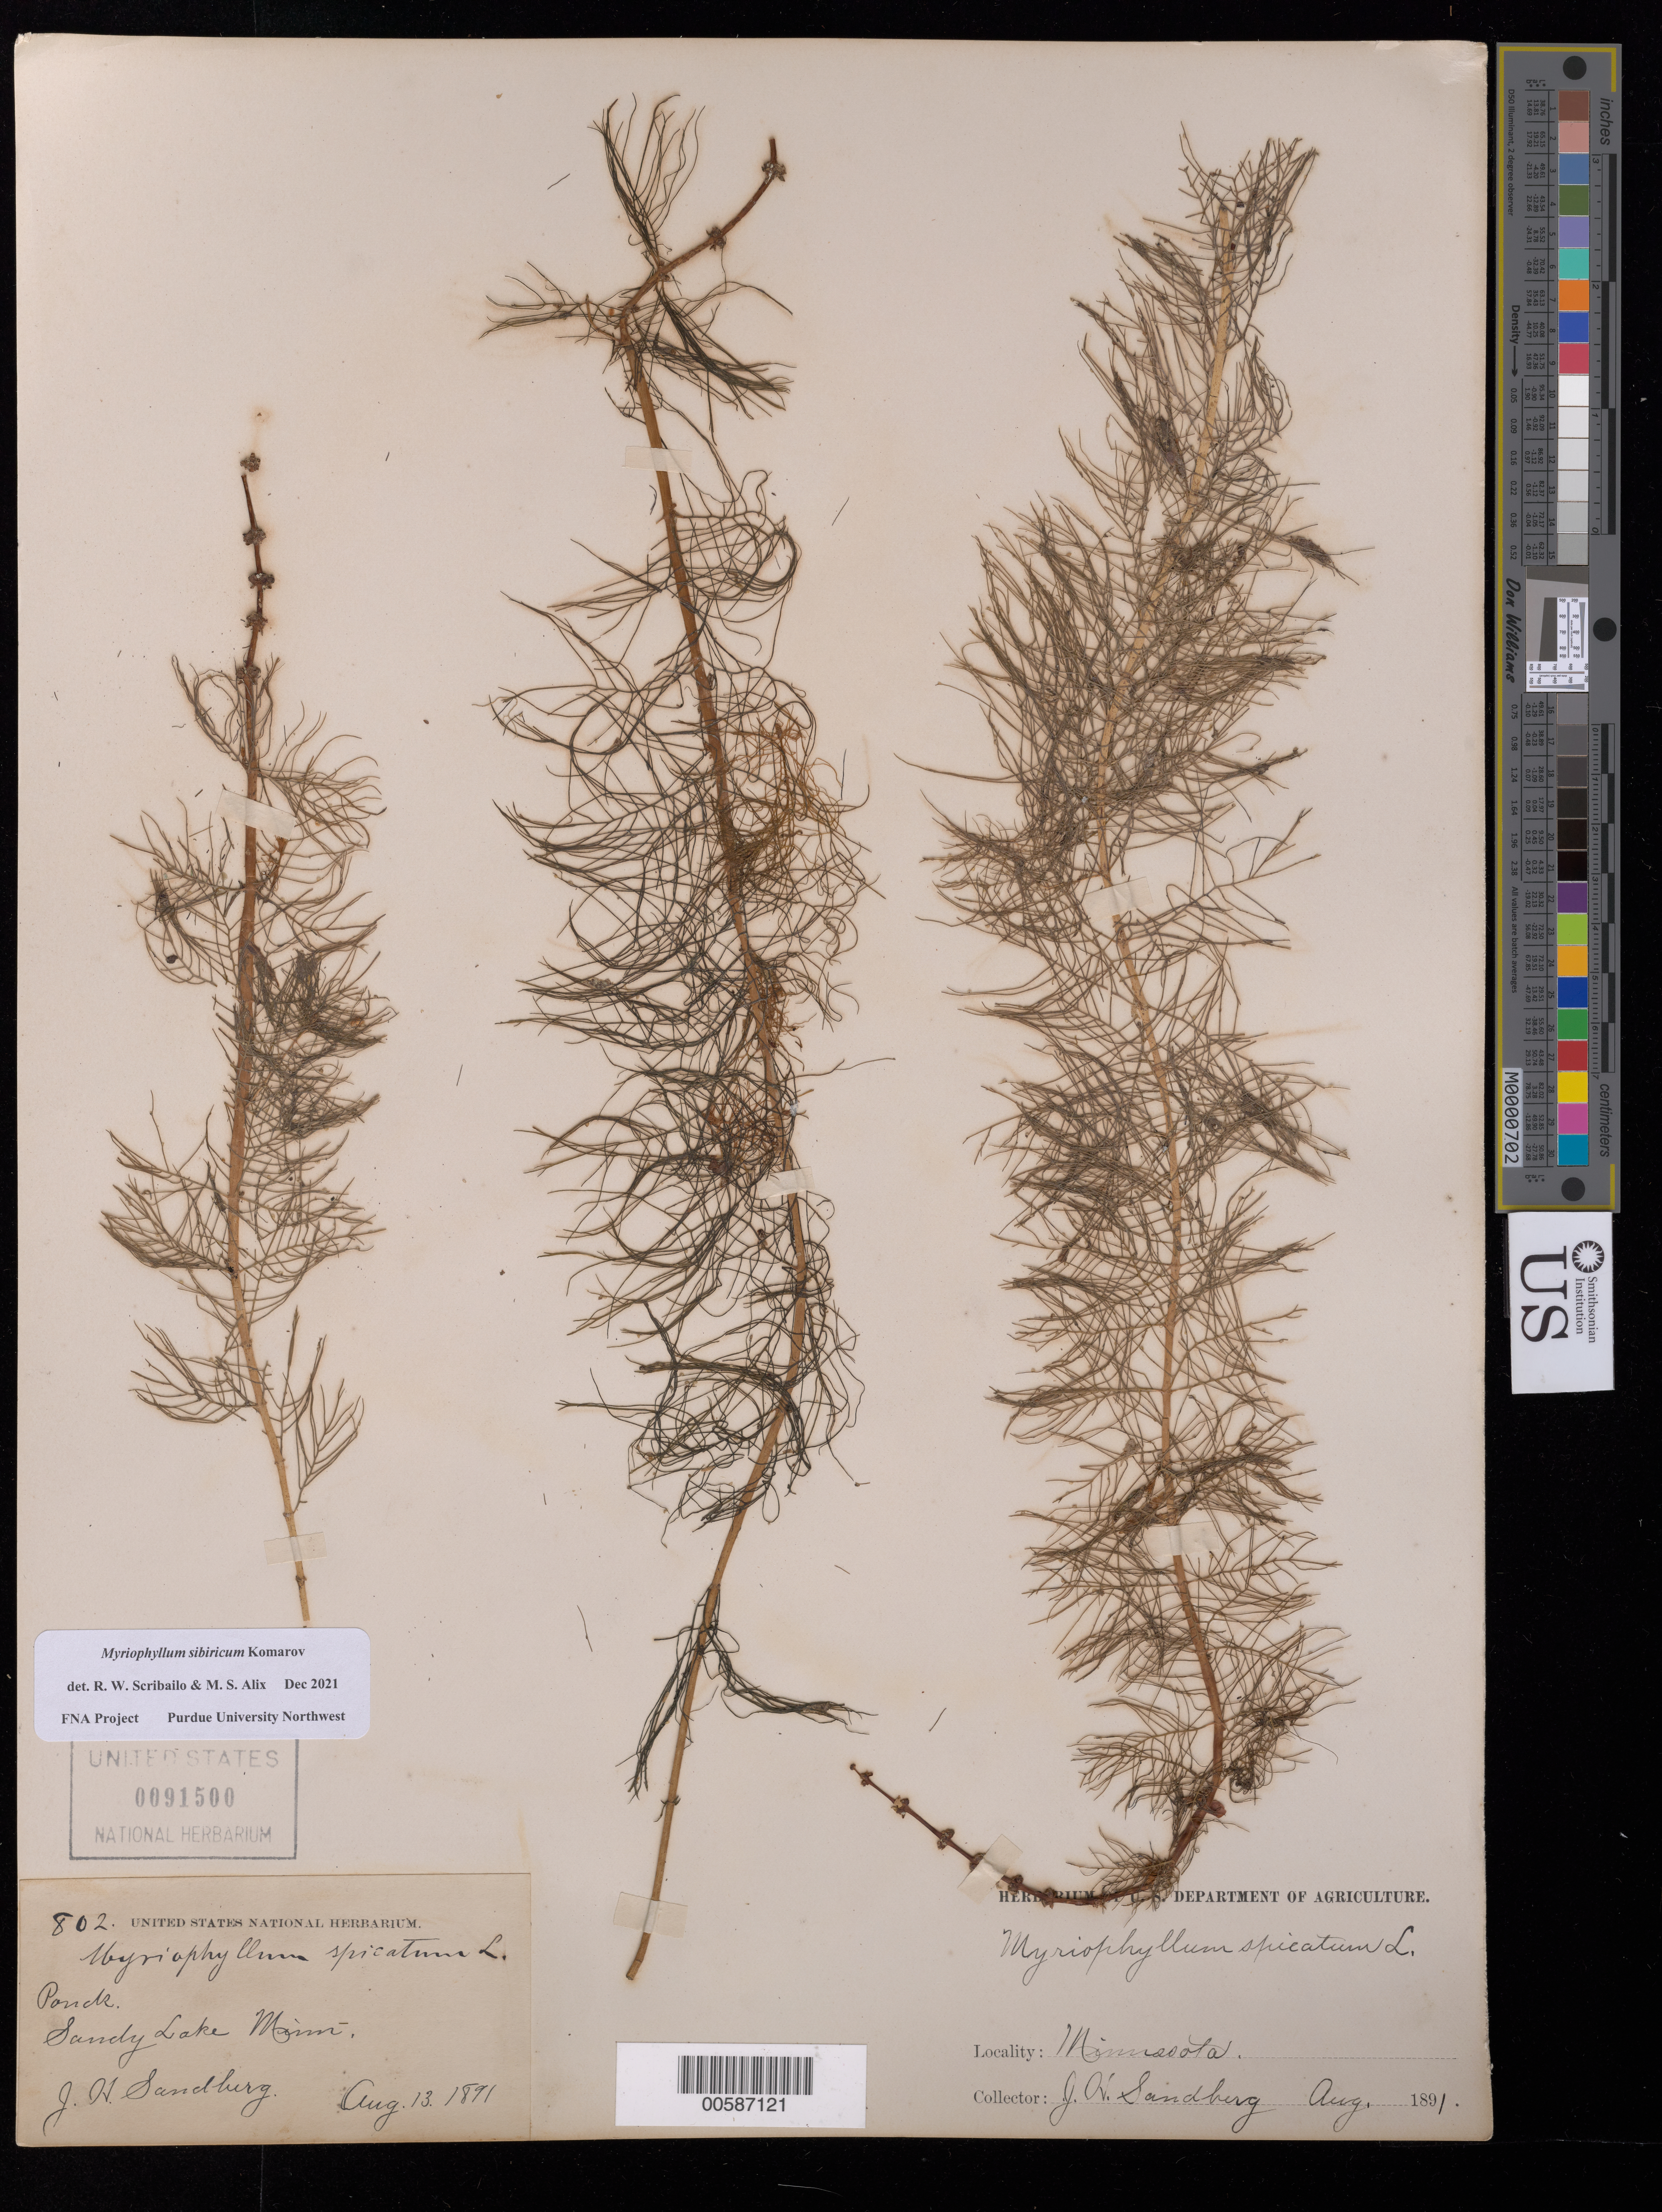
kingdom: Plantae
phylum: Tracheophyta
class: Magnoliopsida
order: Saxifragales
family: Haloragaceae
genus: Myriophyllum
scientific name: Myriophyllum sibiricum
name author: Kom.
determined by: Scribailo, R. W.; Alix, M. S.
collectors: J. H. Sandberg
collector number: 802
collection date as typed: Aug 1891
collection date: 1891-08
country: United States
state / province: Minnesota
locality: Sandy Lake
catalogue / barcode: US 91500